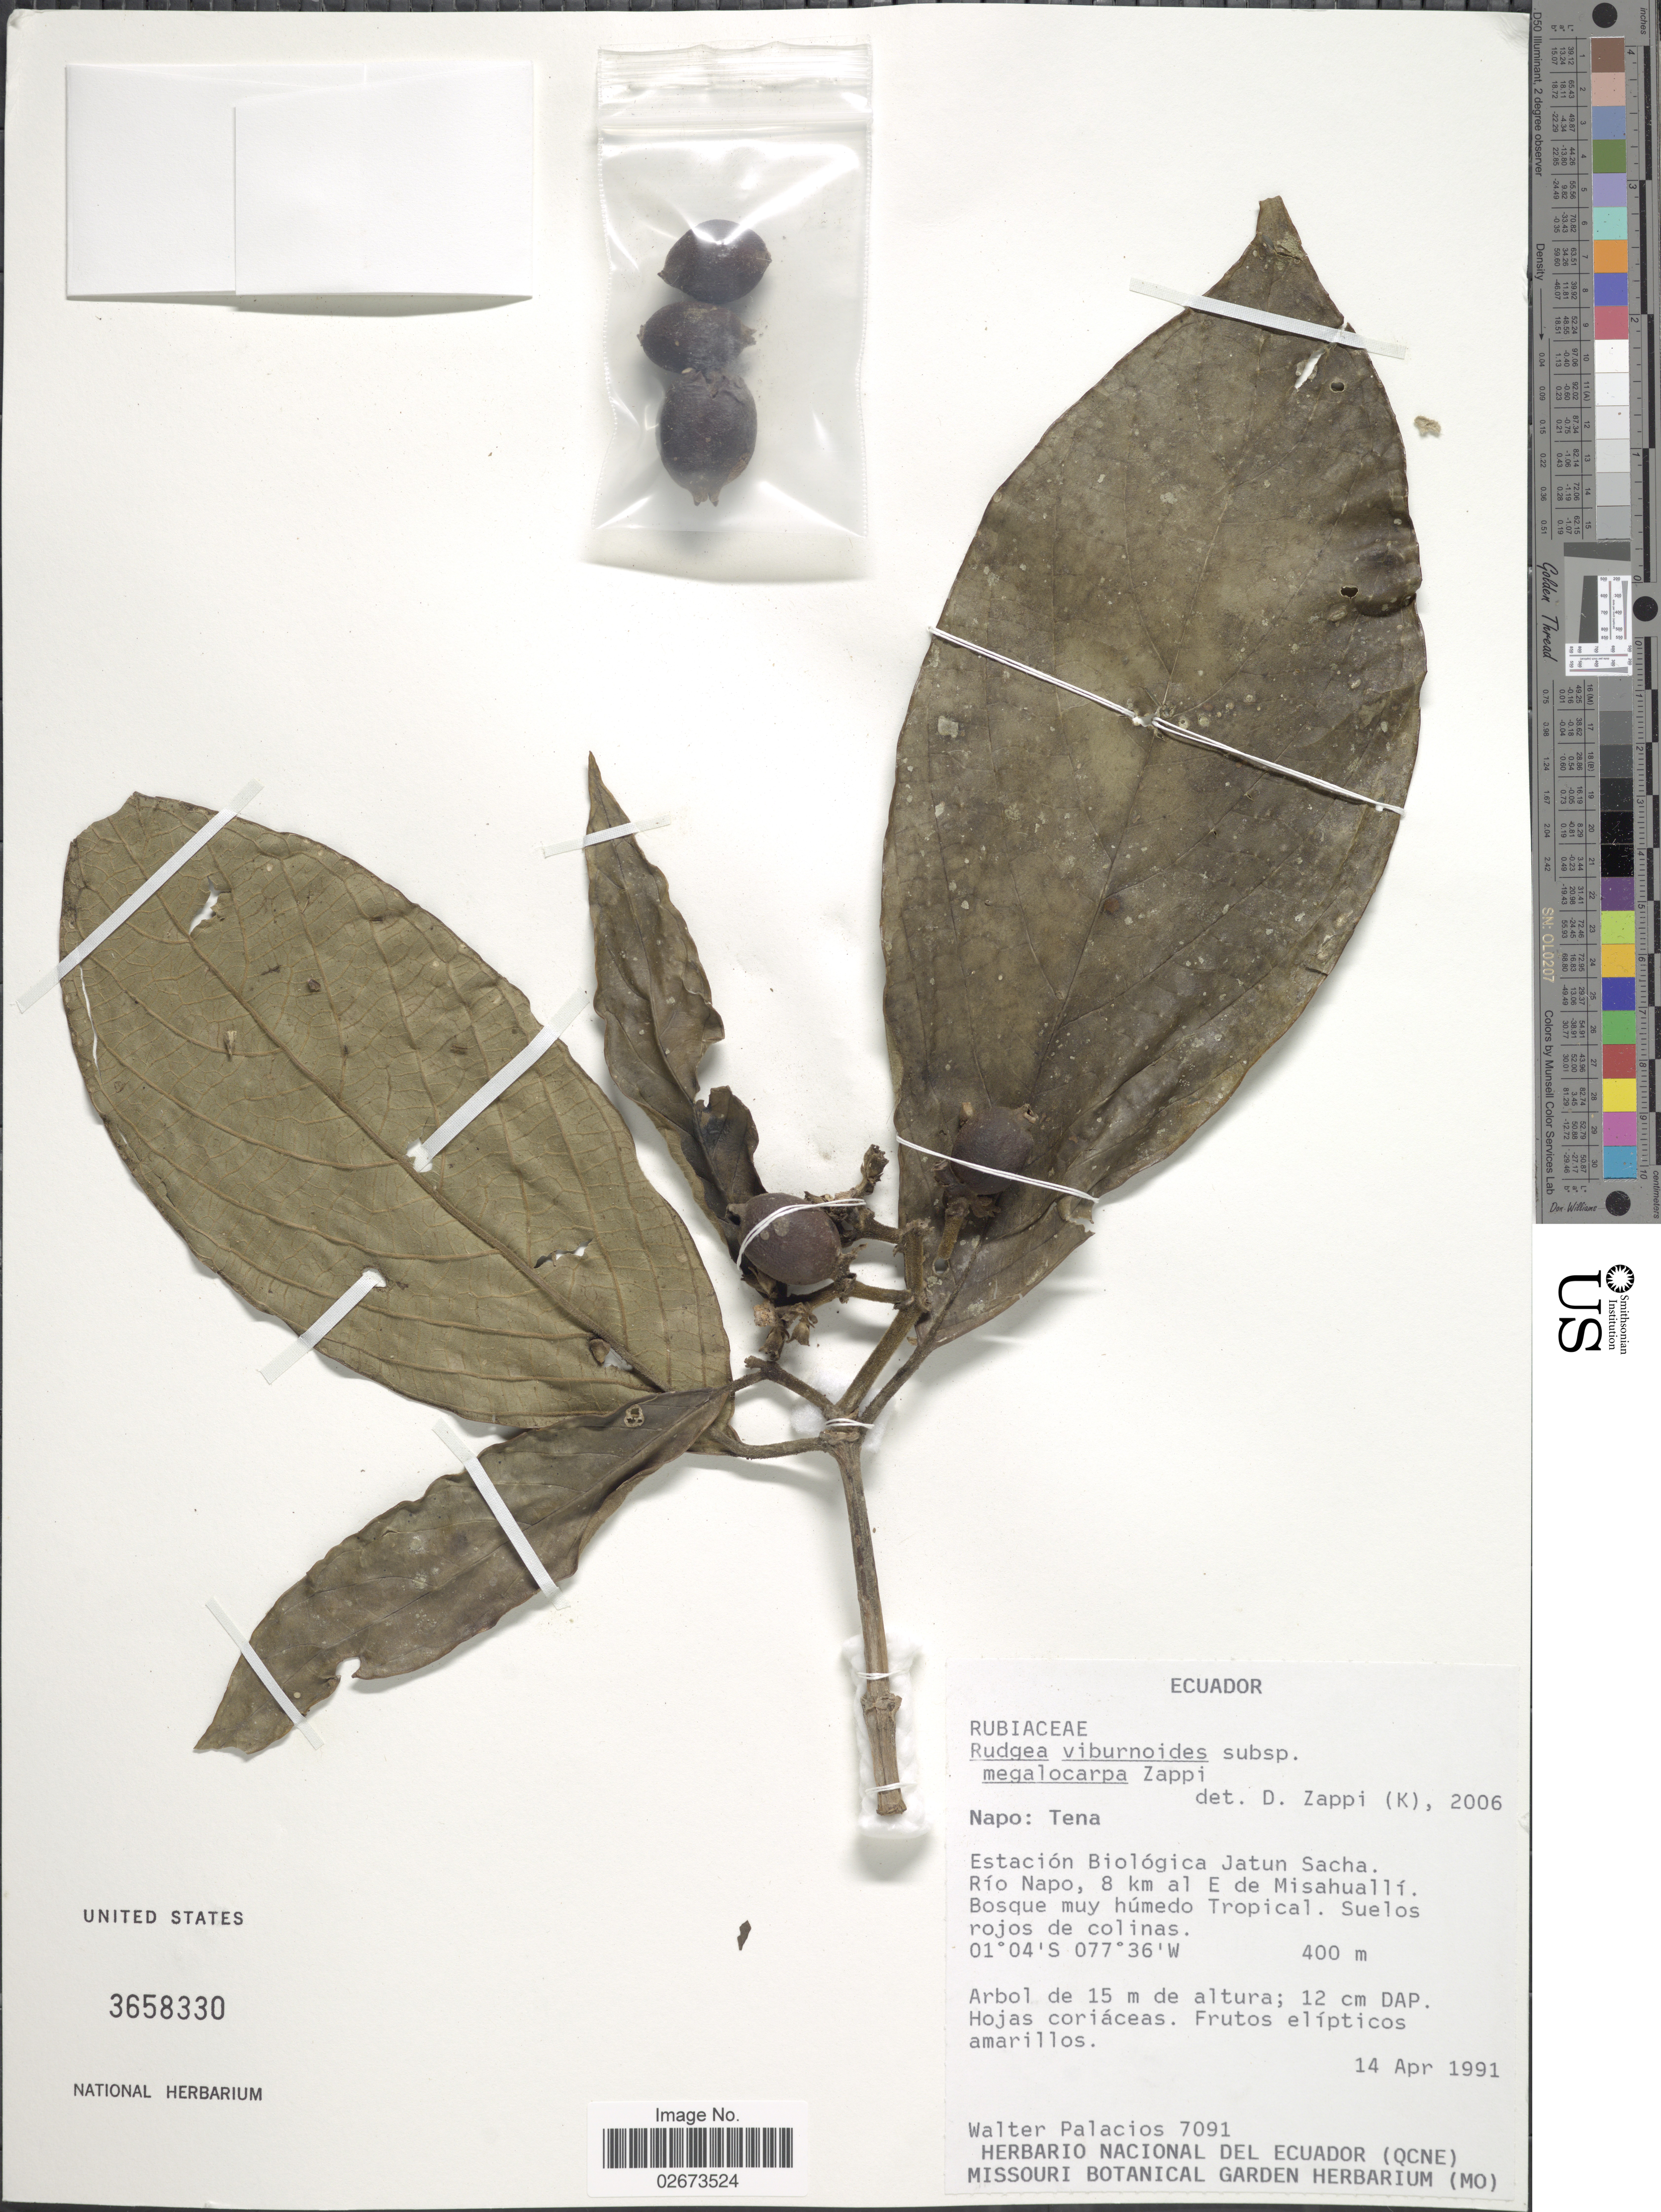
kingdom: Plantae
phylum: Tracheophyta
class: Magnoliopsida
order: Gentianales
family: Rubiaceae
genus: Rudgea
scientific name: Rudgea viburnoides subsp. megalocarpa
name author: Zappi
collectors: W. Palacios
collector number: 7091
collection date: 1991-04-14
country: Ecuador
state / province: Napo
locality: Napo: Tena, Estacion Biologica Jatun Sacha, Rio Napo, 8 km al e de Misahualli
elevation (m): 400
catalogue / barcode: US 3658330